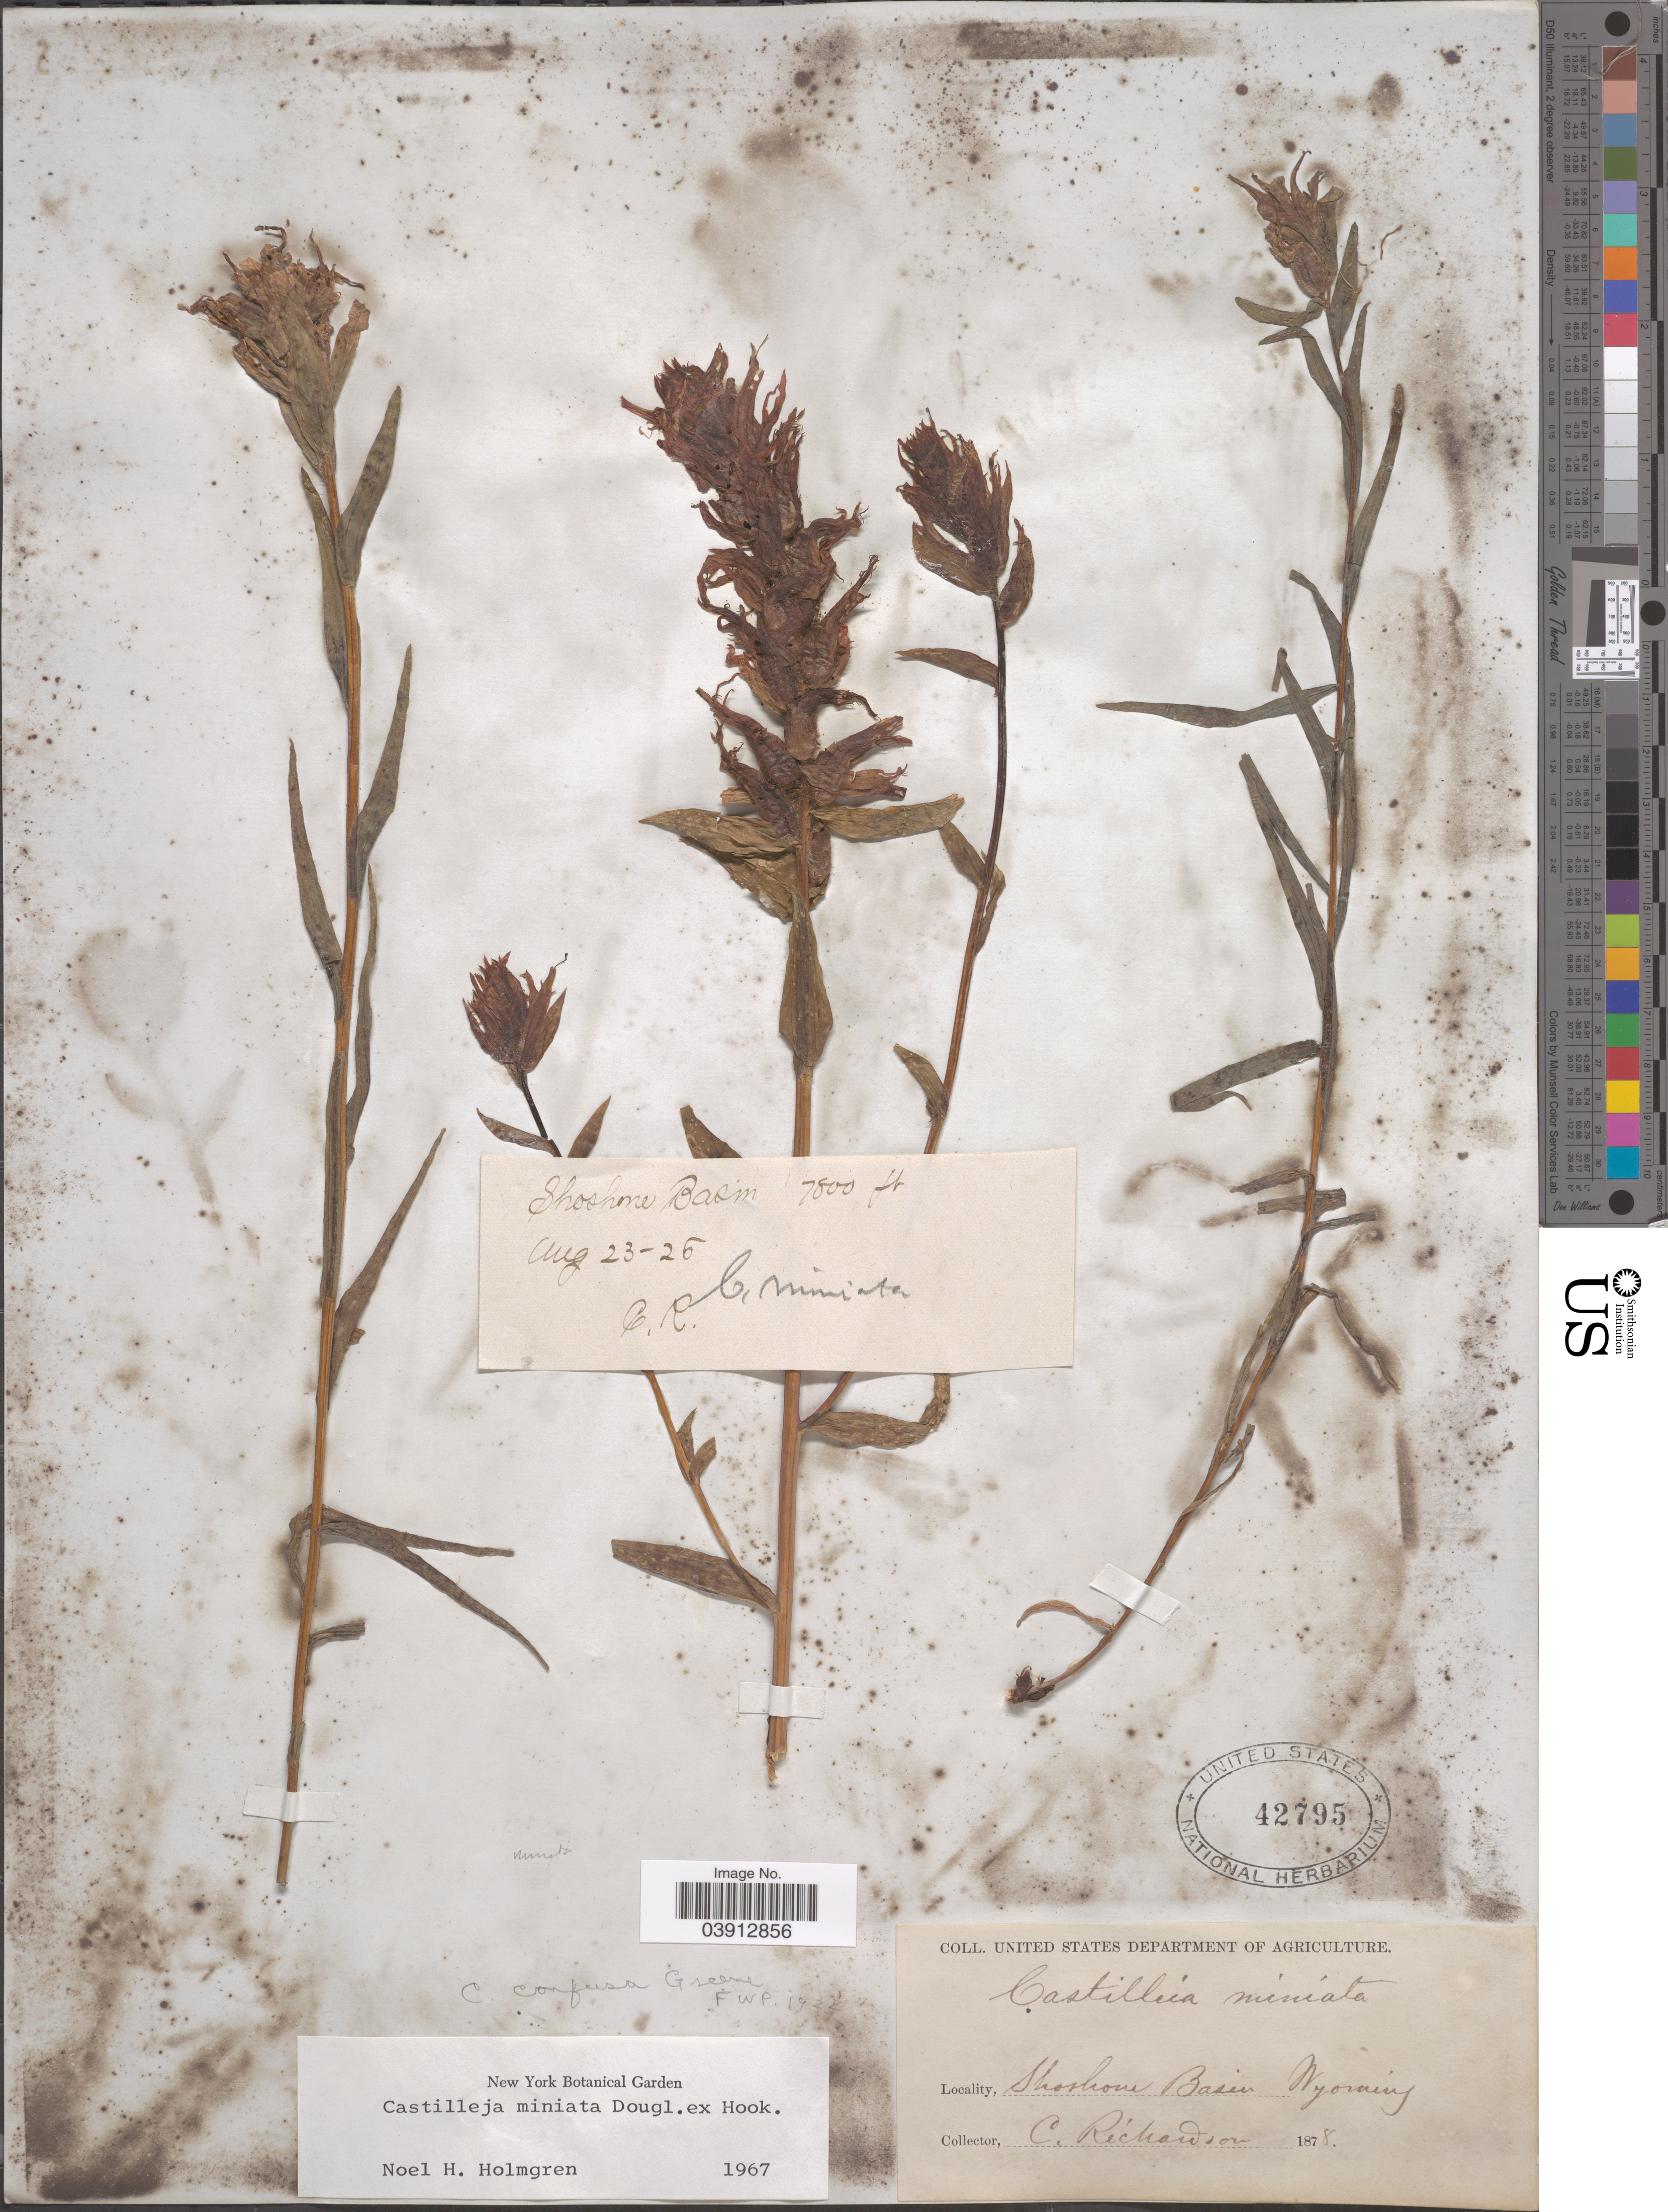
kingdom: Plantae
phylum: Tracheophyta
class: Magnoliopsida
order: Lamiales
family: Orobanchaceae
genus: Castilleja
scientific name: Castilleja miniata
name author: Douglas ex Hook.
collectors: C. Richardson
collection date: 1878-08-23/1878-08-26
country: United States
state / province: Wyoming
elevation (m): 2377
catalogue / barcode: US 42795